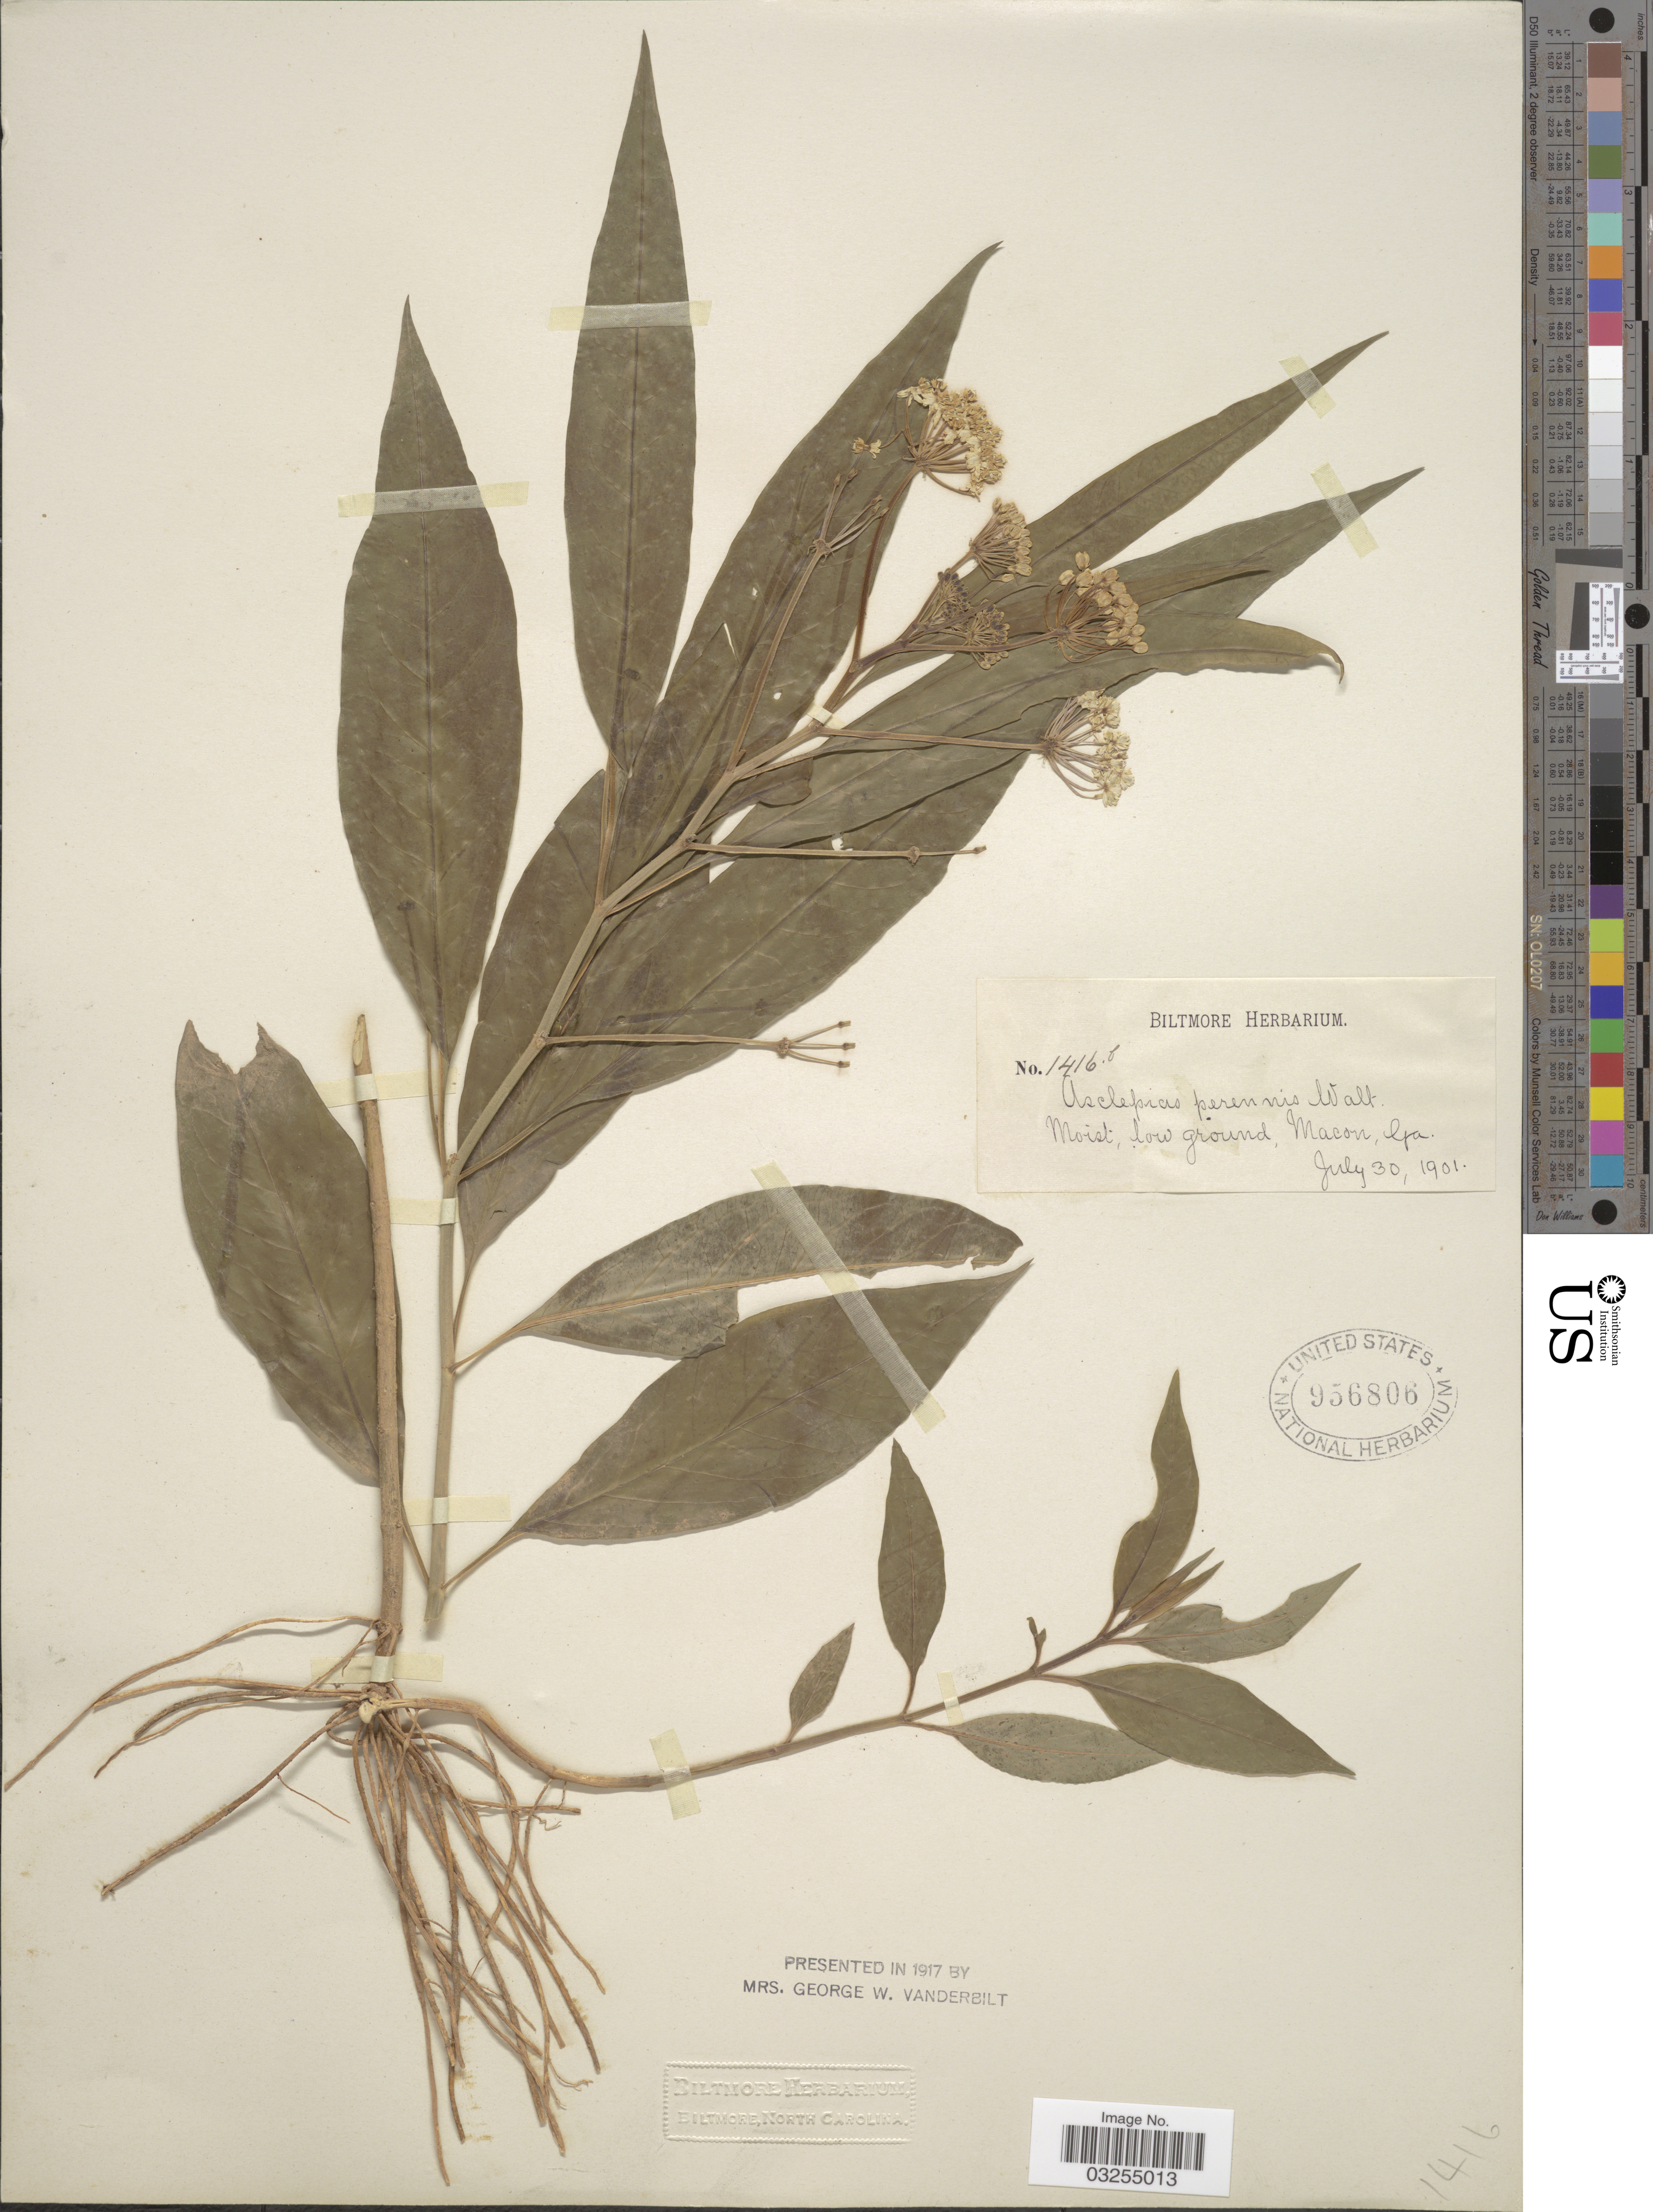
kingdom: Plantae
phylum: Tracheophyta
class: Magnoliopsida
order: Gentianales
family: Apocynaceae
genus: Asclepias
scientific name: Asclepias perennis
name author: Walter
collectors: ex herb. Biltmore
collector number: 1416b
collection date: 1901-07-30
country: United States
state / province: Georgia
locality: Macon, Ga.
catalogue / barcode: US 956806